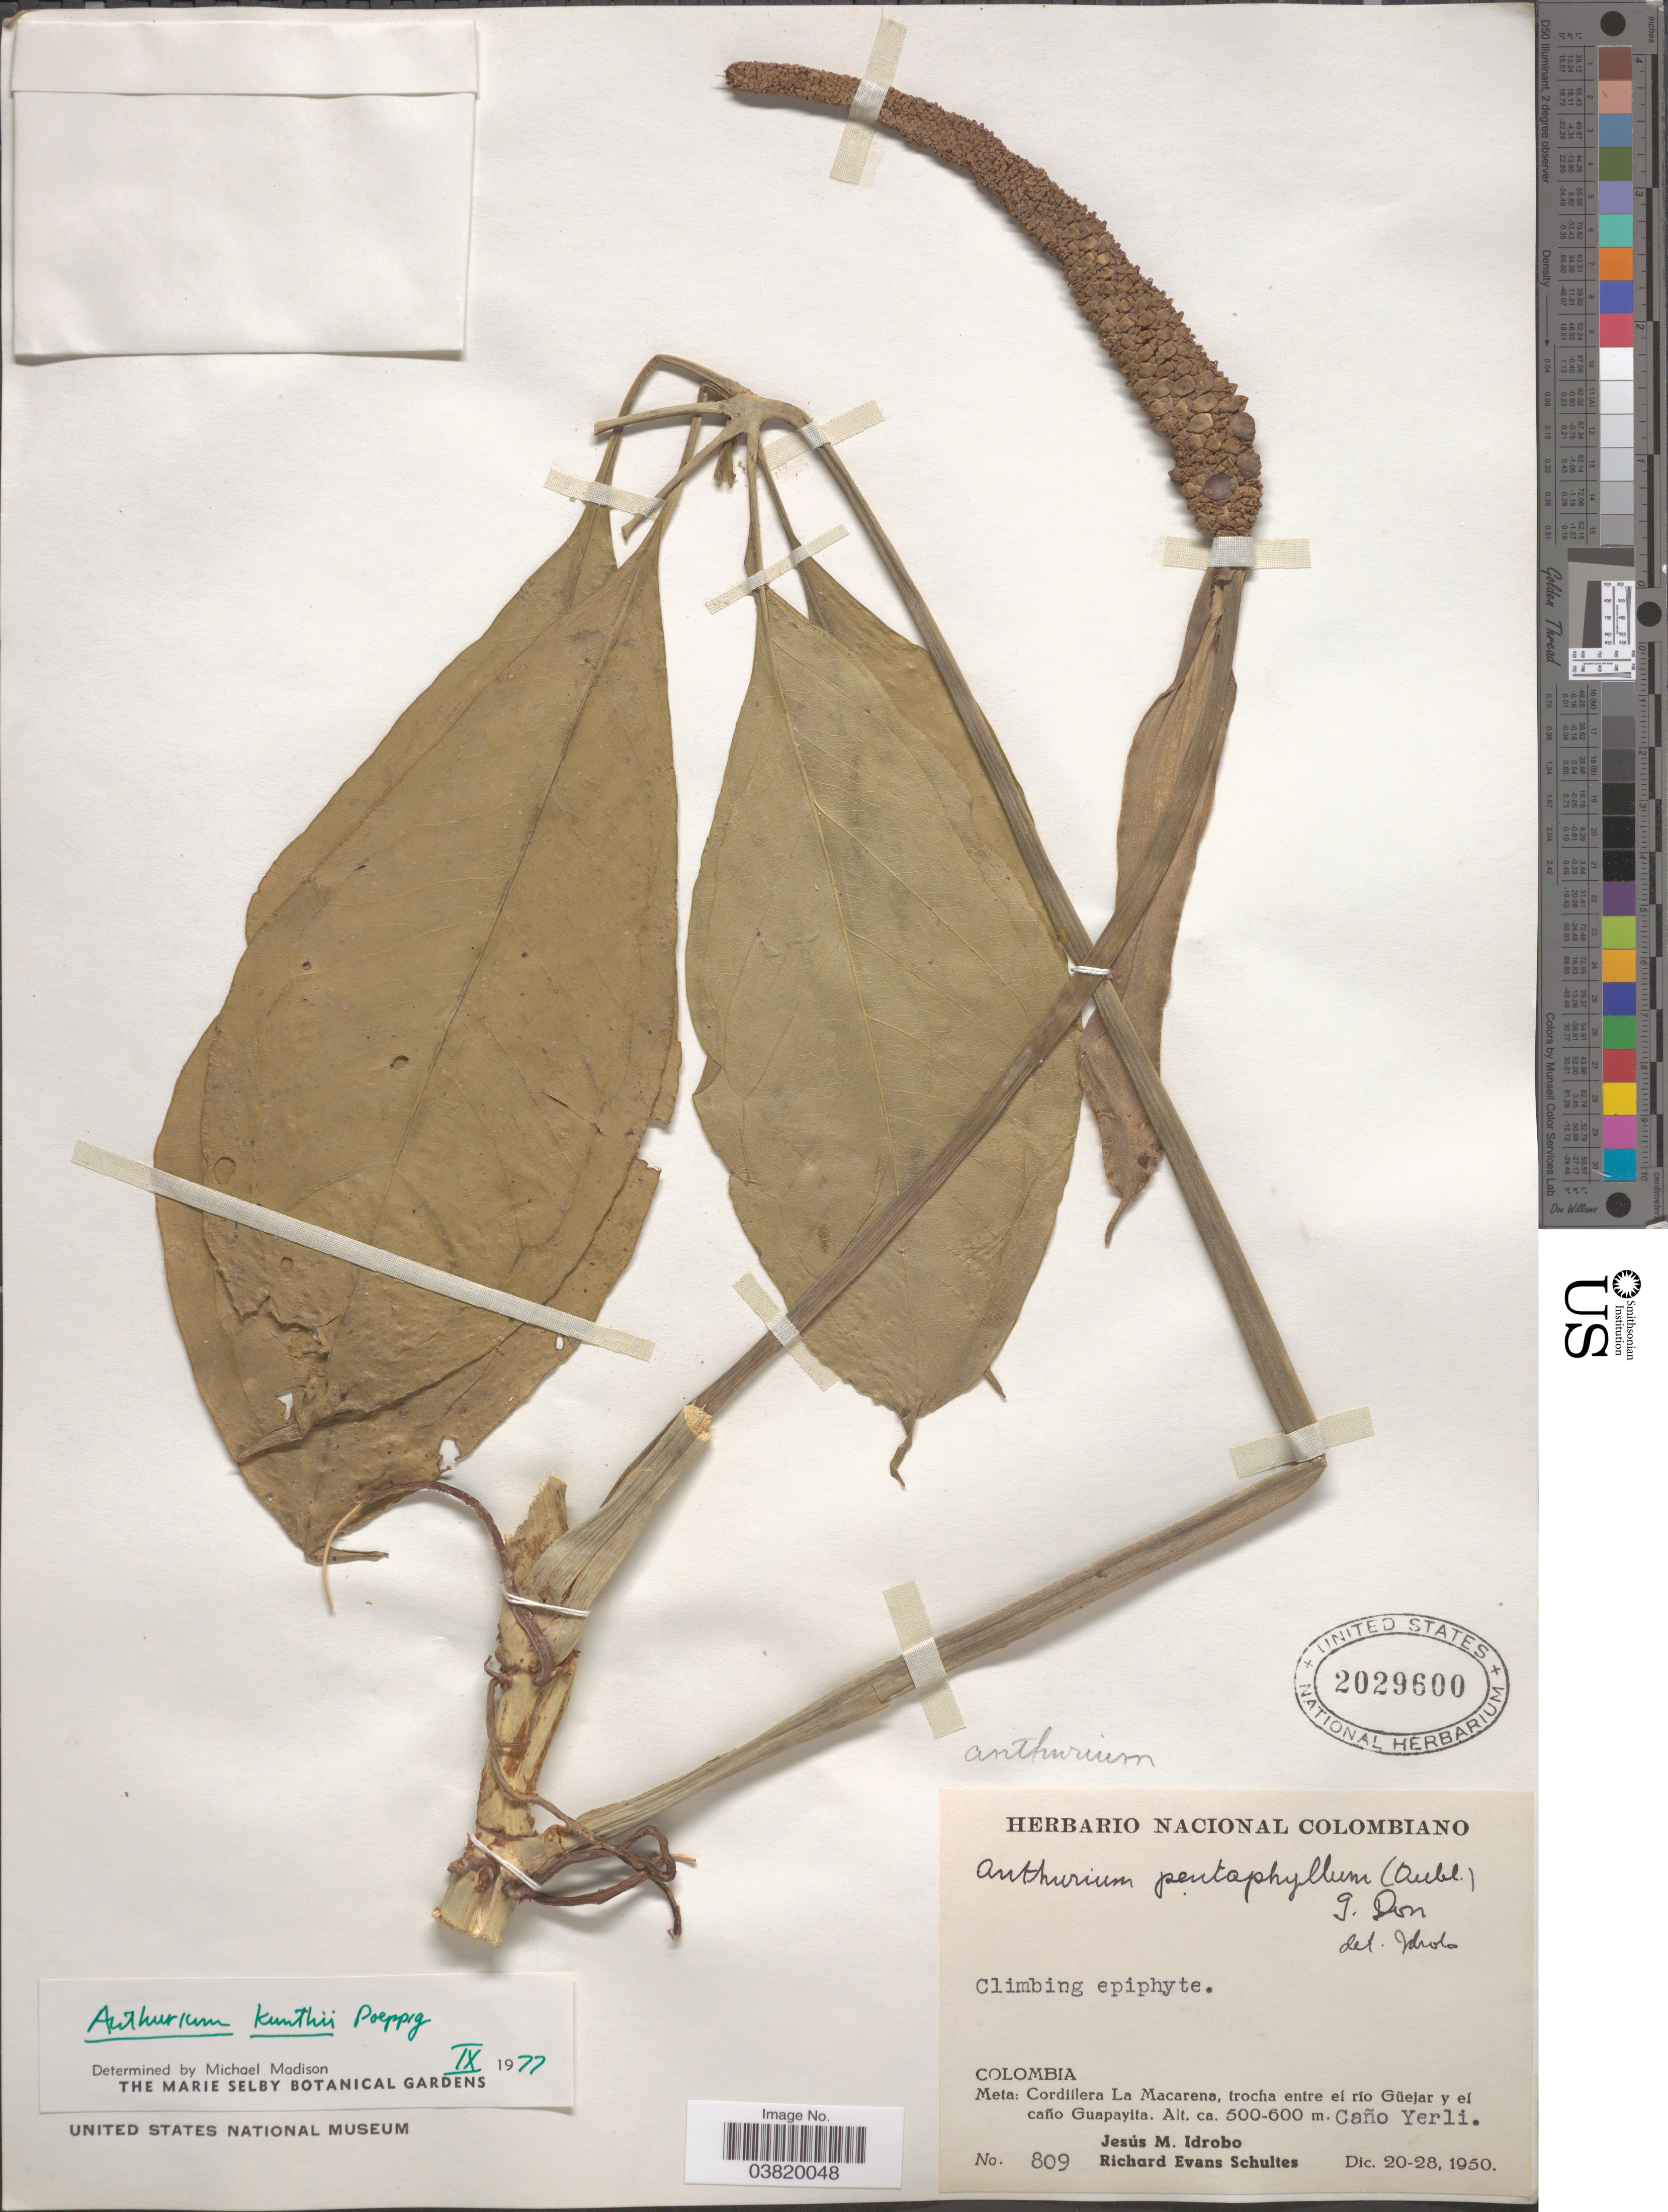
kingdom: Plantae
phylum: Tracheophyta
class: Liliopsida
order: Alismatales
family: Araceae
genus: Anthurium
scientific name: Anthurium kunthii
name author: Poepp.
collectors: J. M. Idrobo & R. E. Schultes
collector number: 809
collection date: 1950-12-20/1950-12-28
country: Colombia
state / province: Meta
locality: Cordillera La Macarena, trocha entre el río Güejar y el caño Guapayita. Caño Yerli.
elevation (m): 500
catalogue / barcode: US 2029600